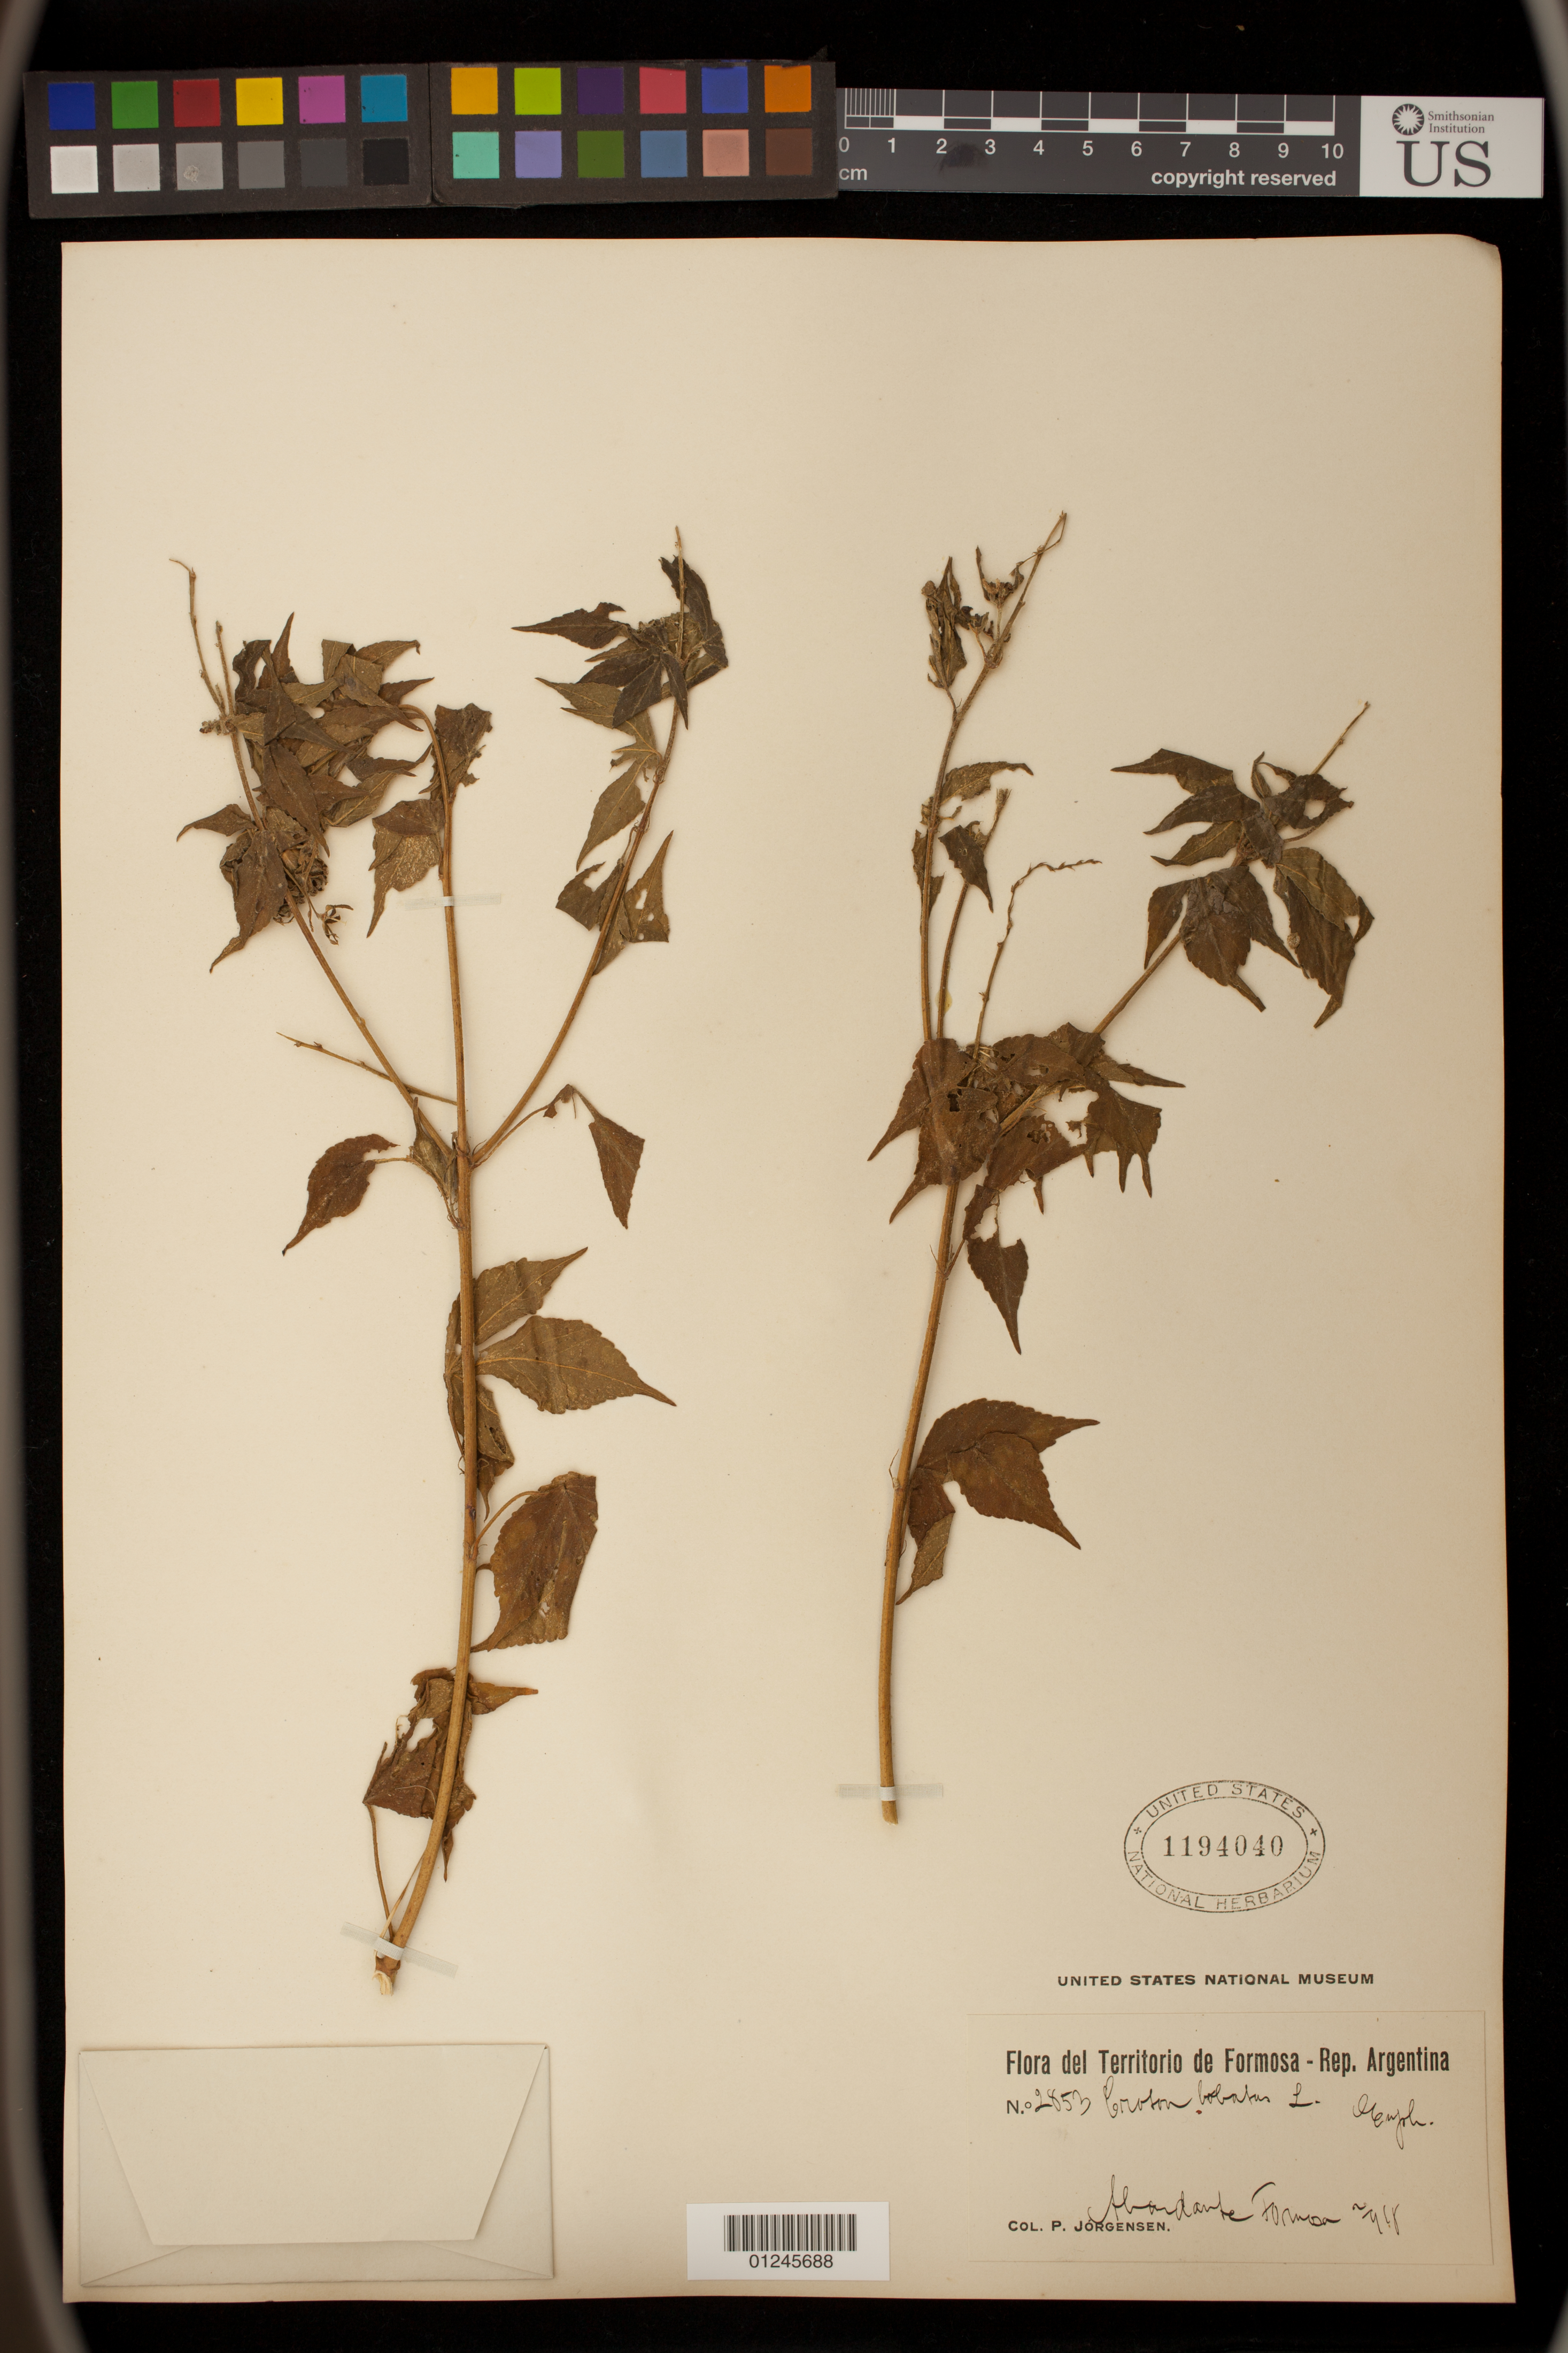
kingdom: Plantae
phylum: Tracheophyta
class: Magnoliopsida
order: Malpighiales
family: Euphorbiaceae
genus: Croton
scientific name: Croton lobatus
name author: L.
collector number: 918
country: Argentina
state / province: Formosa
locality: Alardante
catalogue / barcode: US 1194040